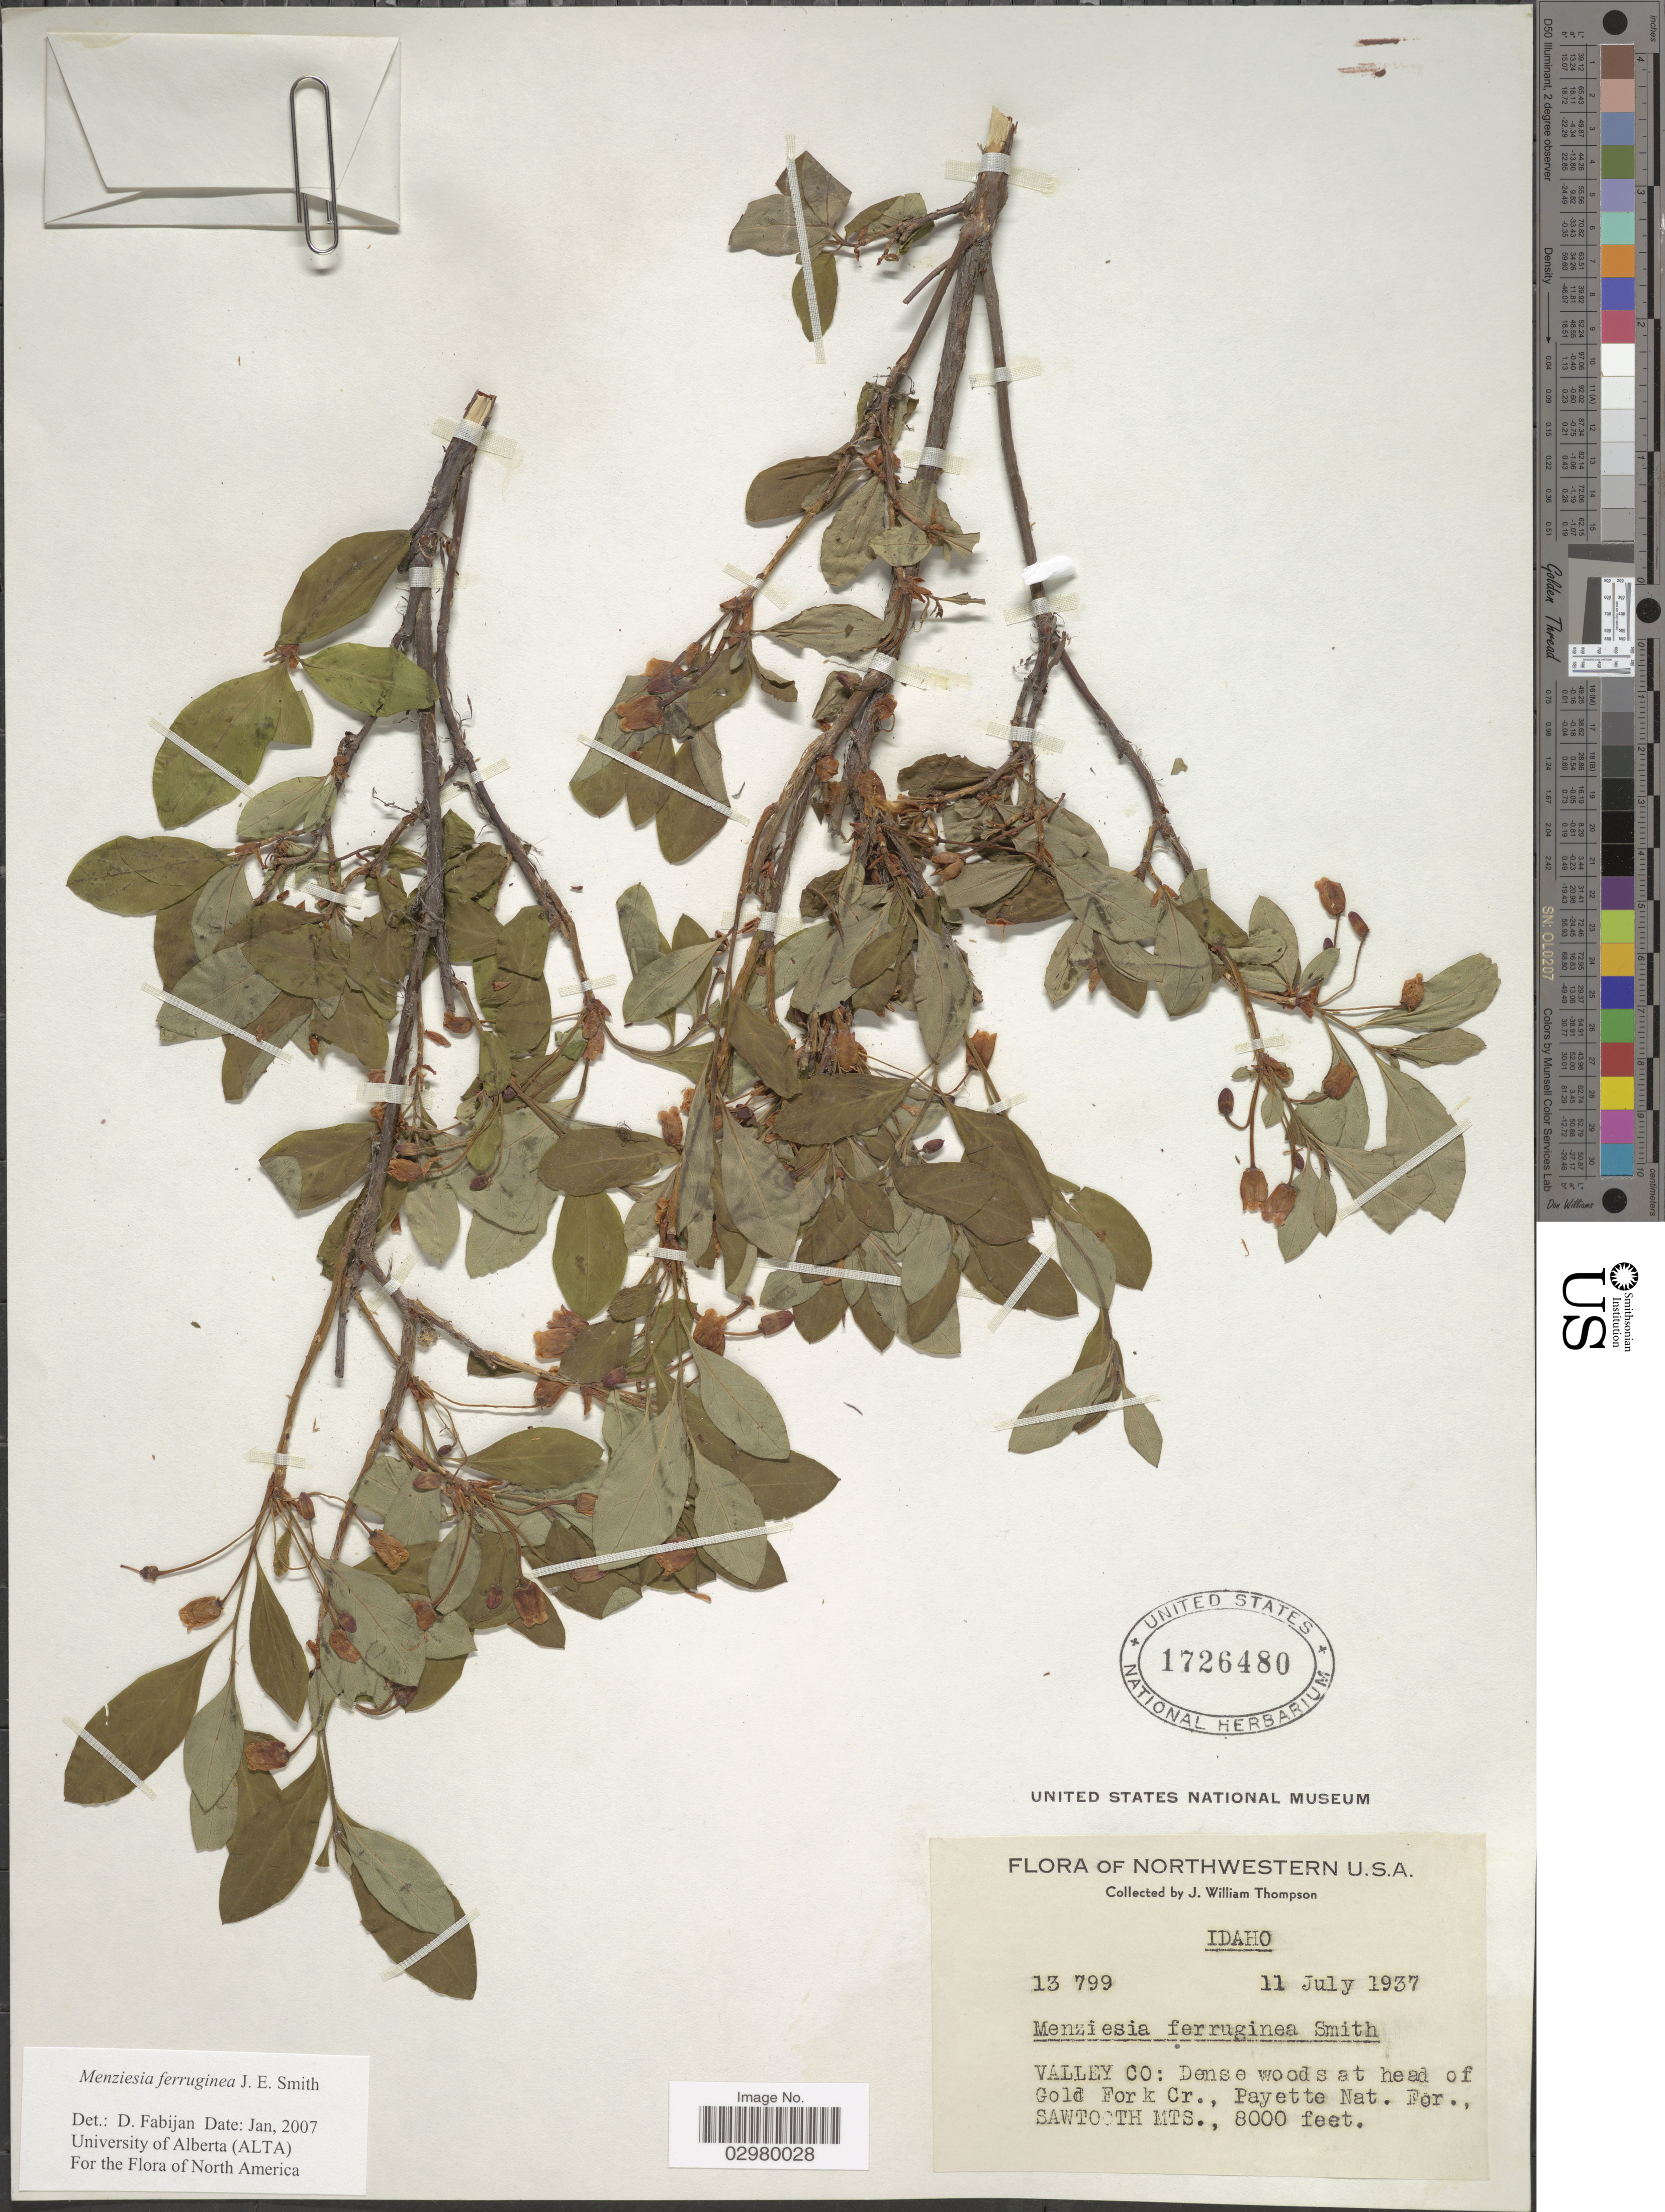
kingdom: Plantae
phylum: Tracheophyta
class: Magnoliopsida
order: Ericales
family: Ericaceae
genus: Menziesia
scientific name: Menziesia ferruginea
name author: Sm.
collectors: J. W. Thompson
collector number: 13799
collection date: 1937-07-11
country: United States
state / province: Idaho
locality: Valley Co: Dense woods at head of Gold Fork Cr., Payette Nat. For., Sawtooth Mts.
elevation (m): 2438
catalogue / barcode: US 1726480